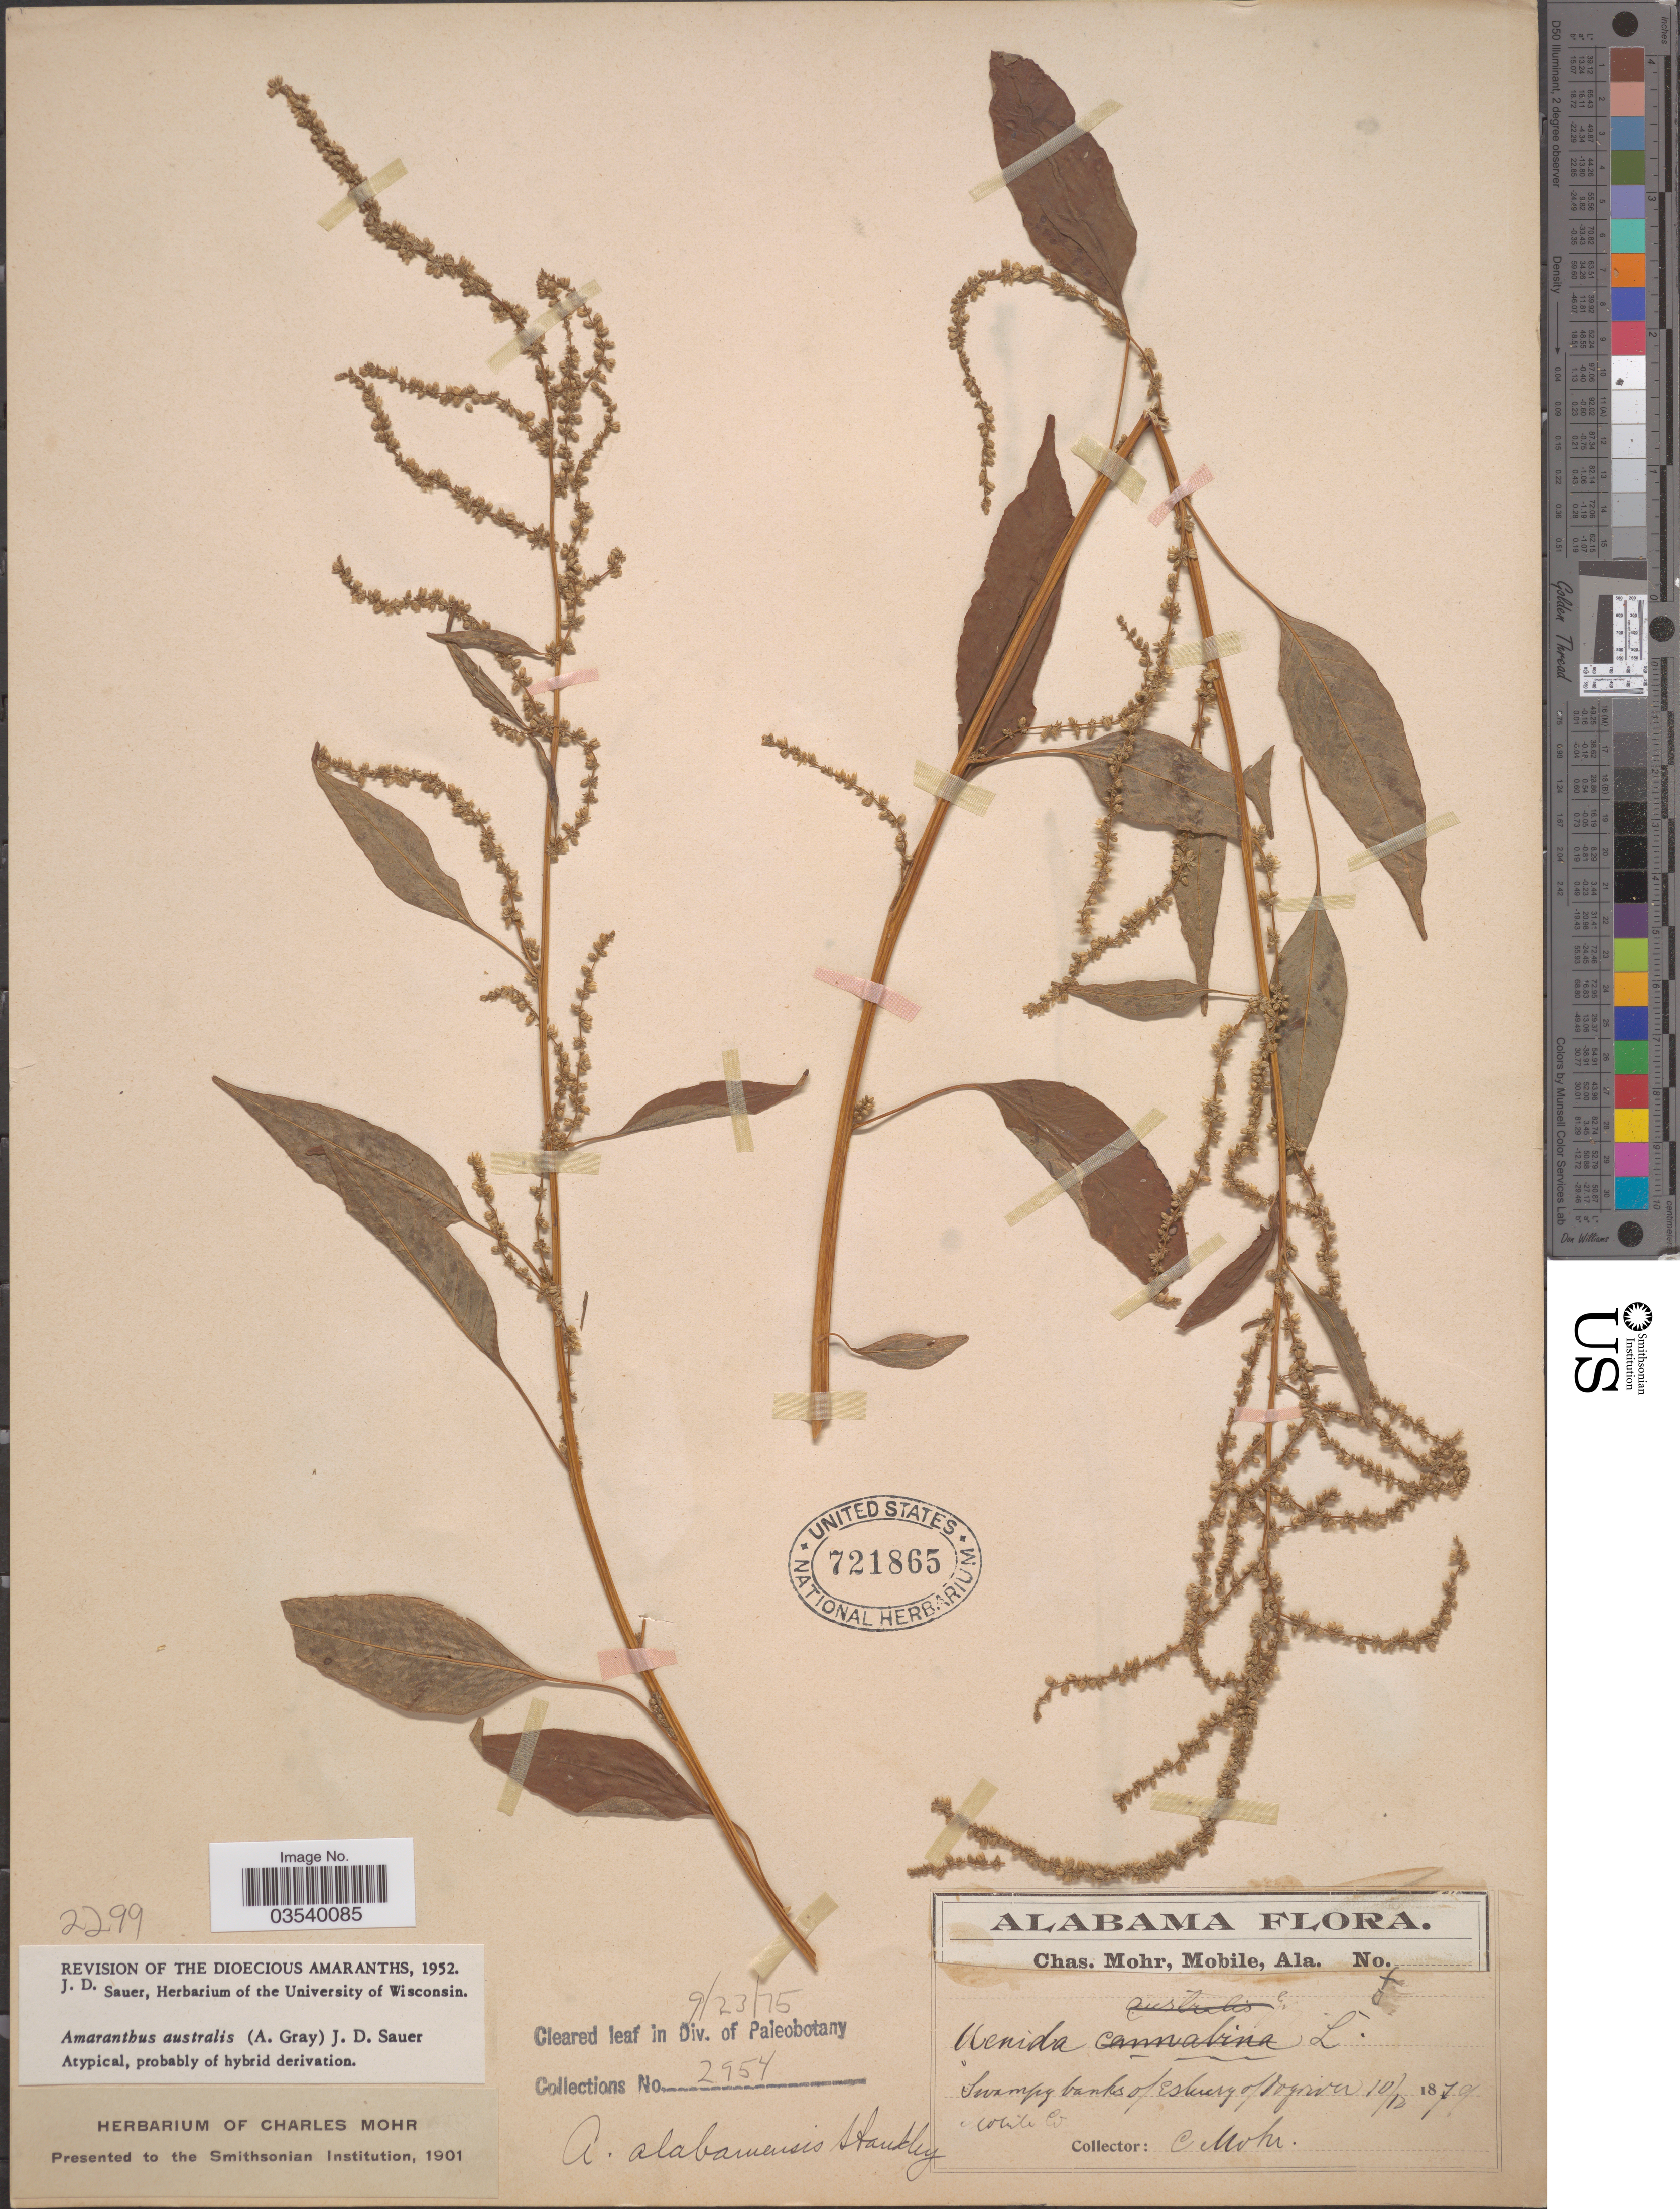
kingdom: Plantae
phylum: Tracheophyta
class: Magnoliopsida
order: Caryophyllales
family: Amaranthaceae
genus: Amaranthus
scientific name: Amaranthus australis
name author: (A. Gray) J.D. Sauer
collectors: Mohr, C. T. (herbarium)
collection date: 1879-10-10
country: United States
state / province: Alabama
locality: Banks of estuary of Dog River. Mobile Co.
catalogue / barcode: US 721865